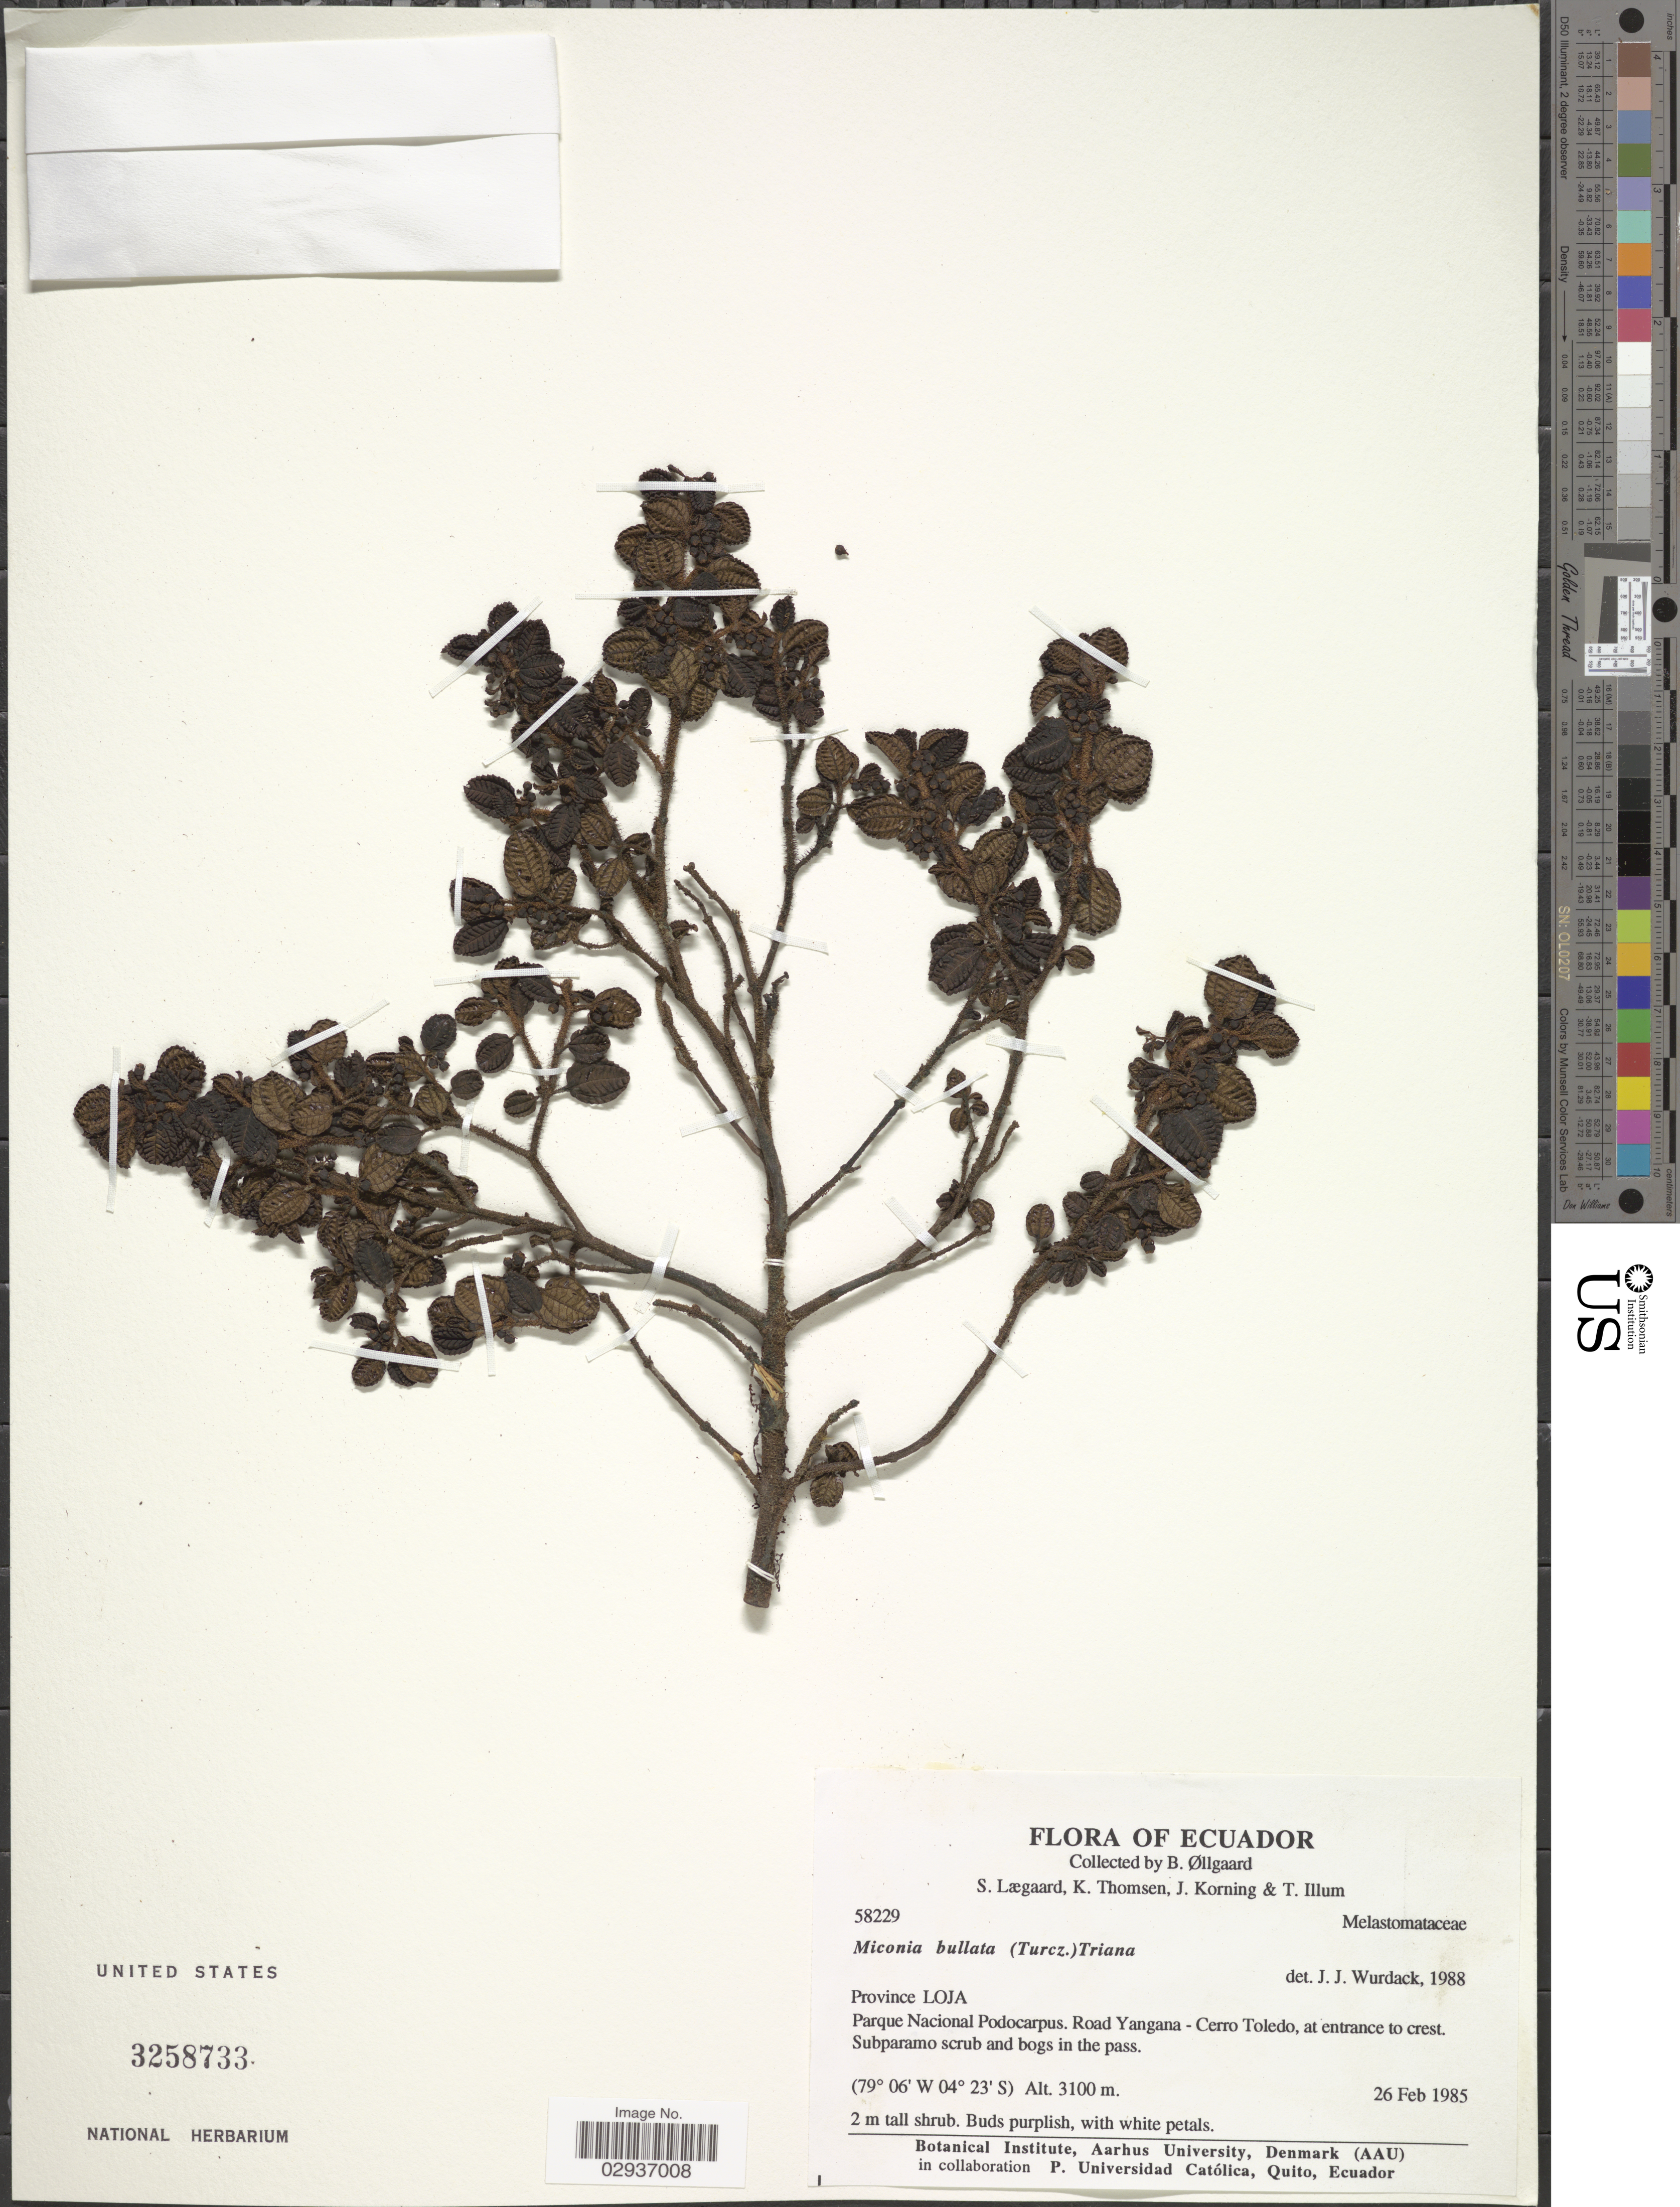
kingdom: Plantae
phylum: Tracheophyta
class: Magnoliopsida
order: Myrtales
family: Melastomataceae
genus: Miconia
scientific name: Miconia bullata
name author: (Turcz.) Triana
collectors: B. Øllgaard, S. Lægaard, K. Thomsen, J. Korning & T. Illum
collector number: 58229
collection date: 1985-02-26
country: Ecuador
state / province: Loja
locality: Province Loja. Parque Nacional Podocarpus. Road Yangana - Cerro Toledo, at entrance to crest.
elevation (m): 3100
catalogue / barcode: US 3258733